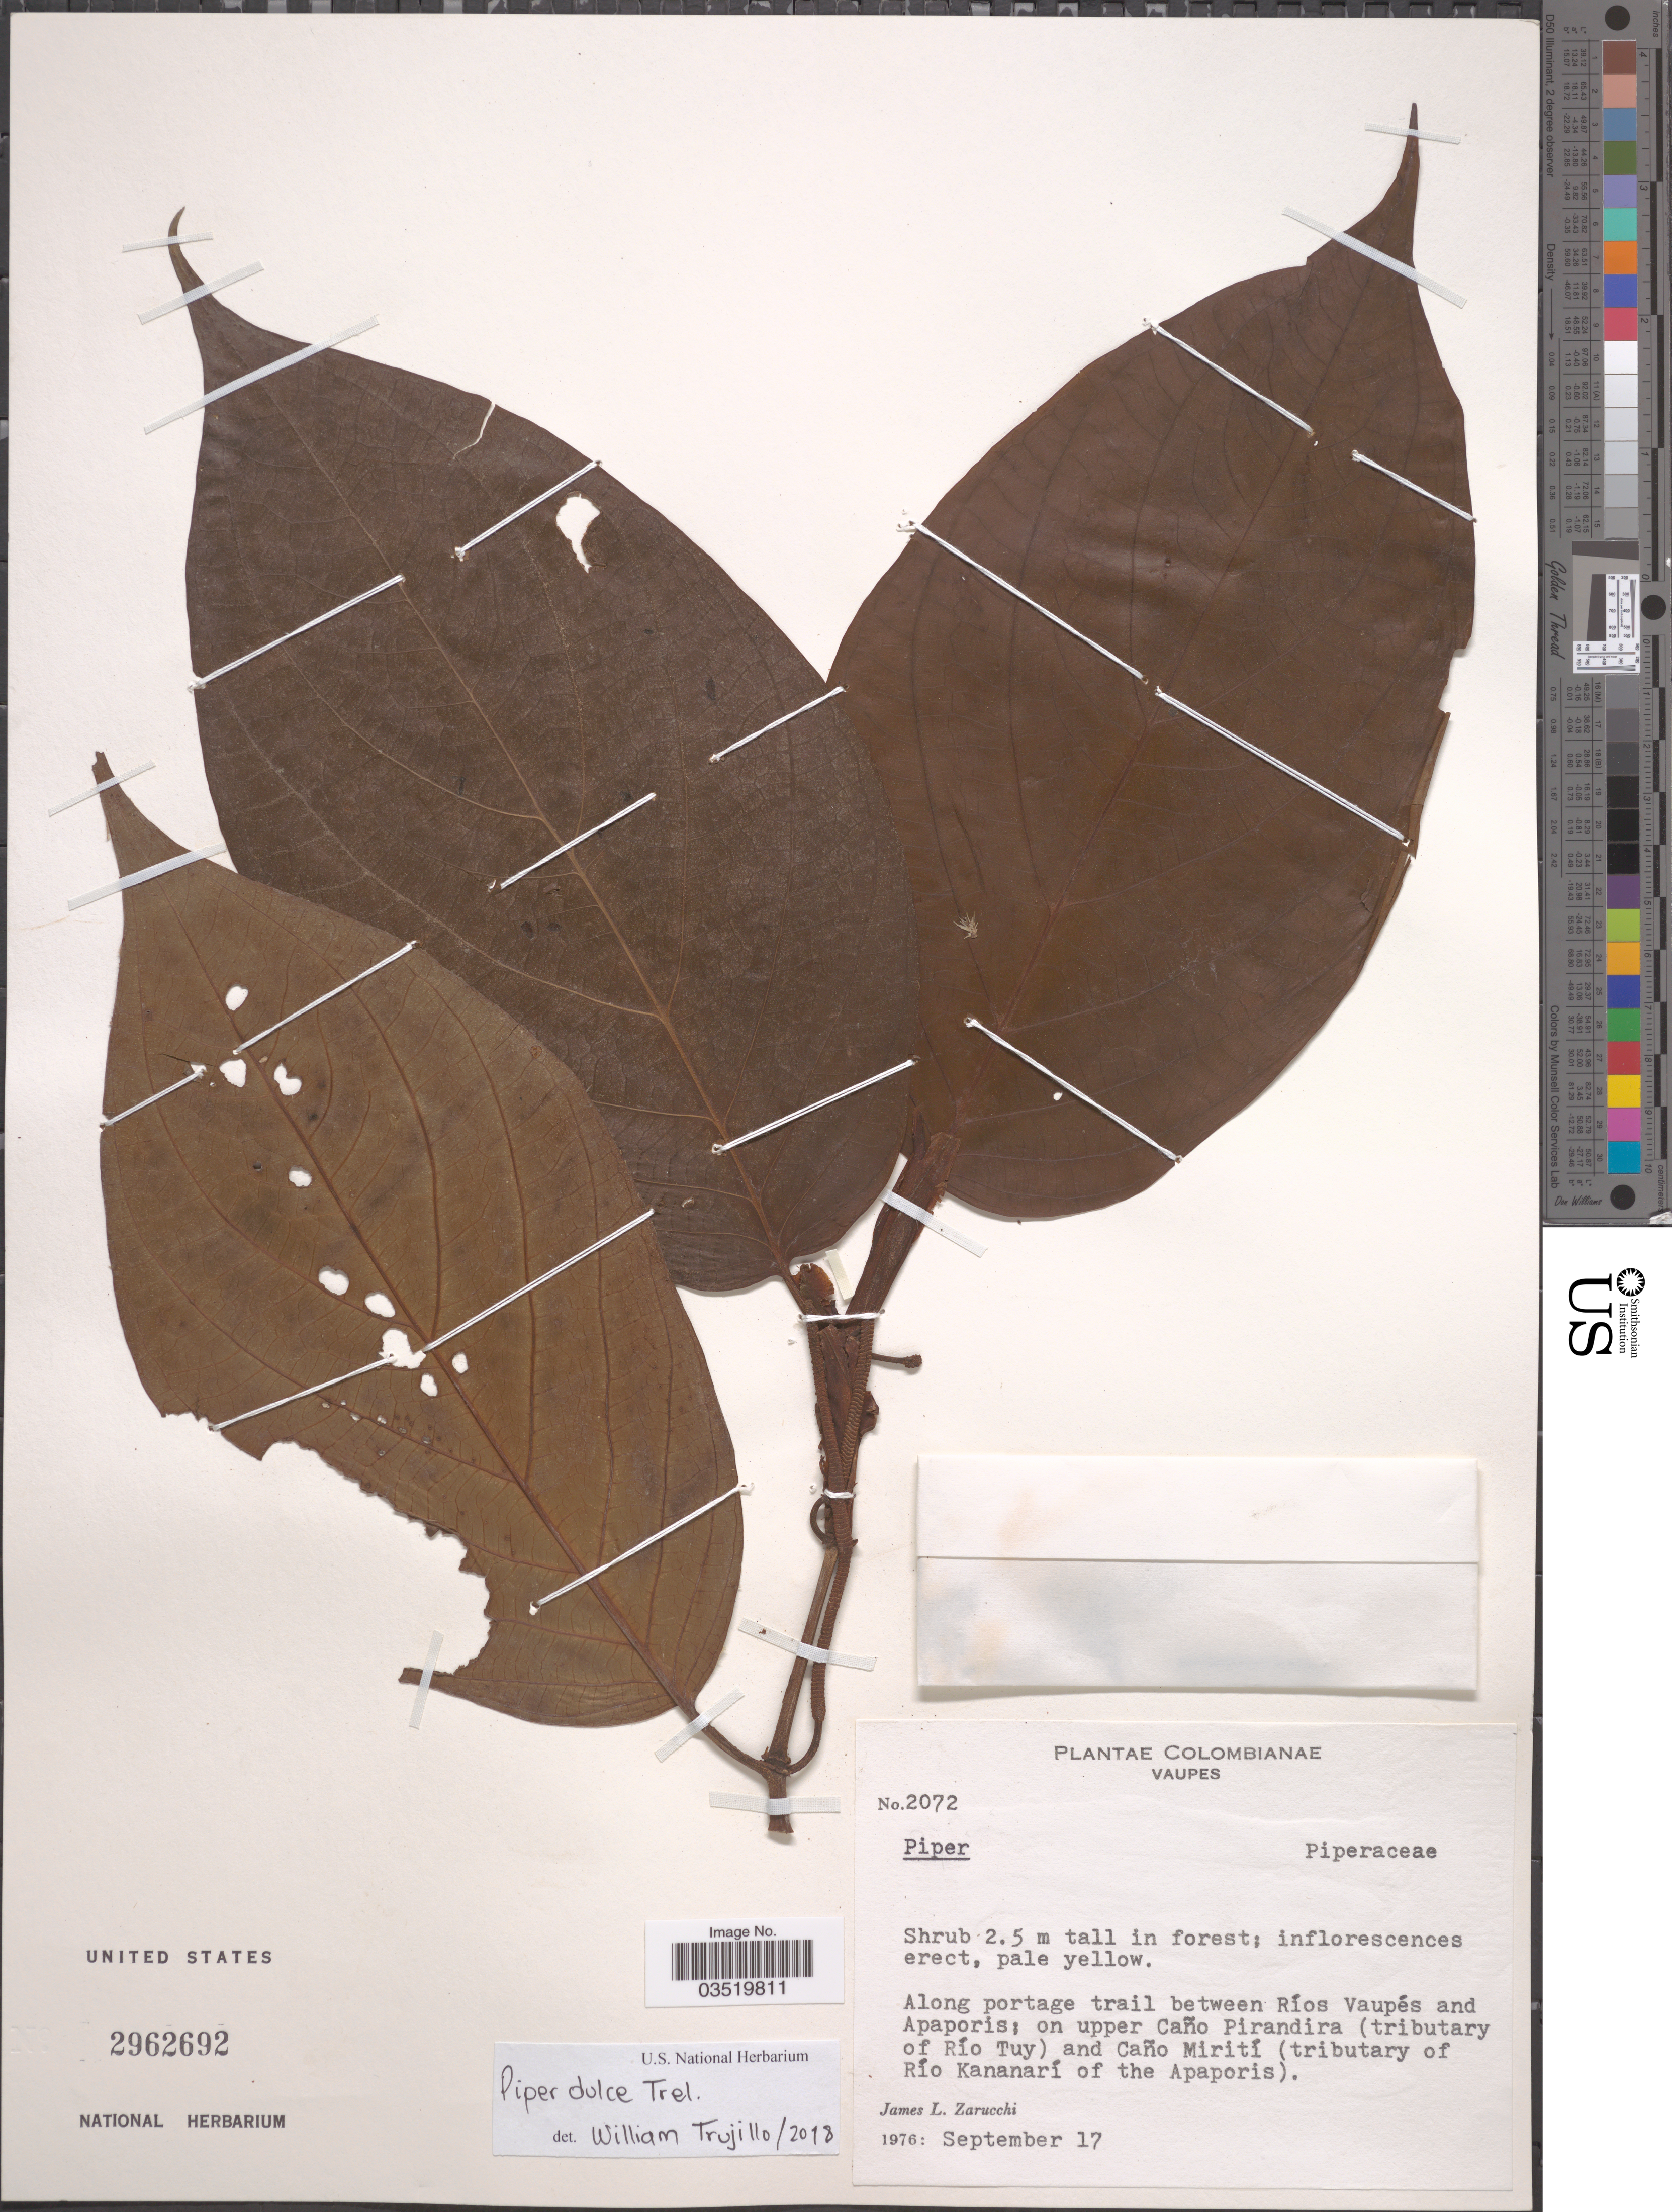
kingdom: Plantae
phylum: Tracheophyta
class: Magnoliopsida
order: Piperales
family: Piperaceae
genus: Piper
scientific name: Piper dulce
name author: Trel. in J.F. Macbr.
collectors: J. L. Zarucchi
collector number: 2072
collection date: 1976-09-17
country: Colombia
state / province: Vaupés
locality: Along portage trail between Ríos Vaupés and Apaporis; on upper Caño Pirandira (tributary of Río Tuy) and Caño Mirití (tributary of Río Kananarí of the Apaporis).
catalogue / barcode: US 2962692